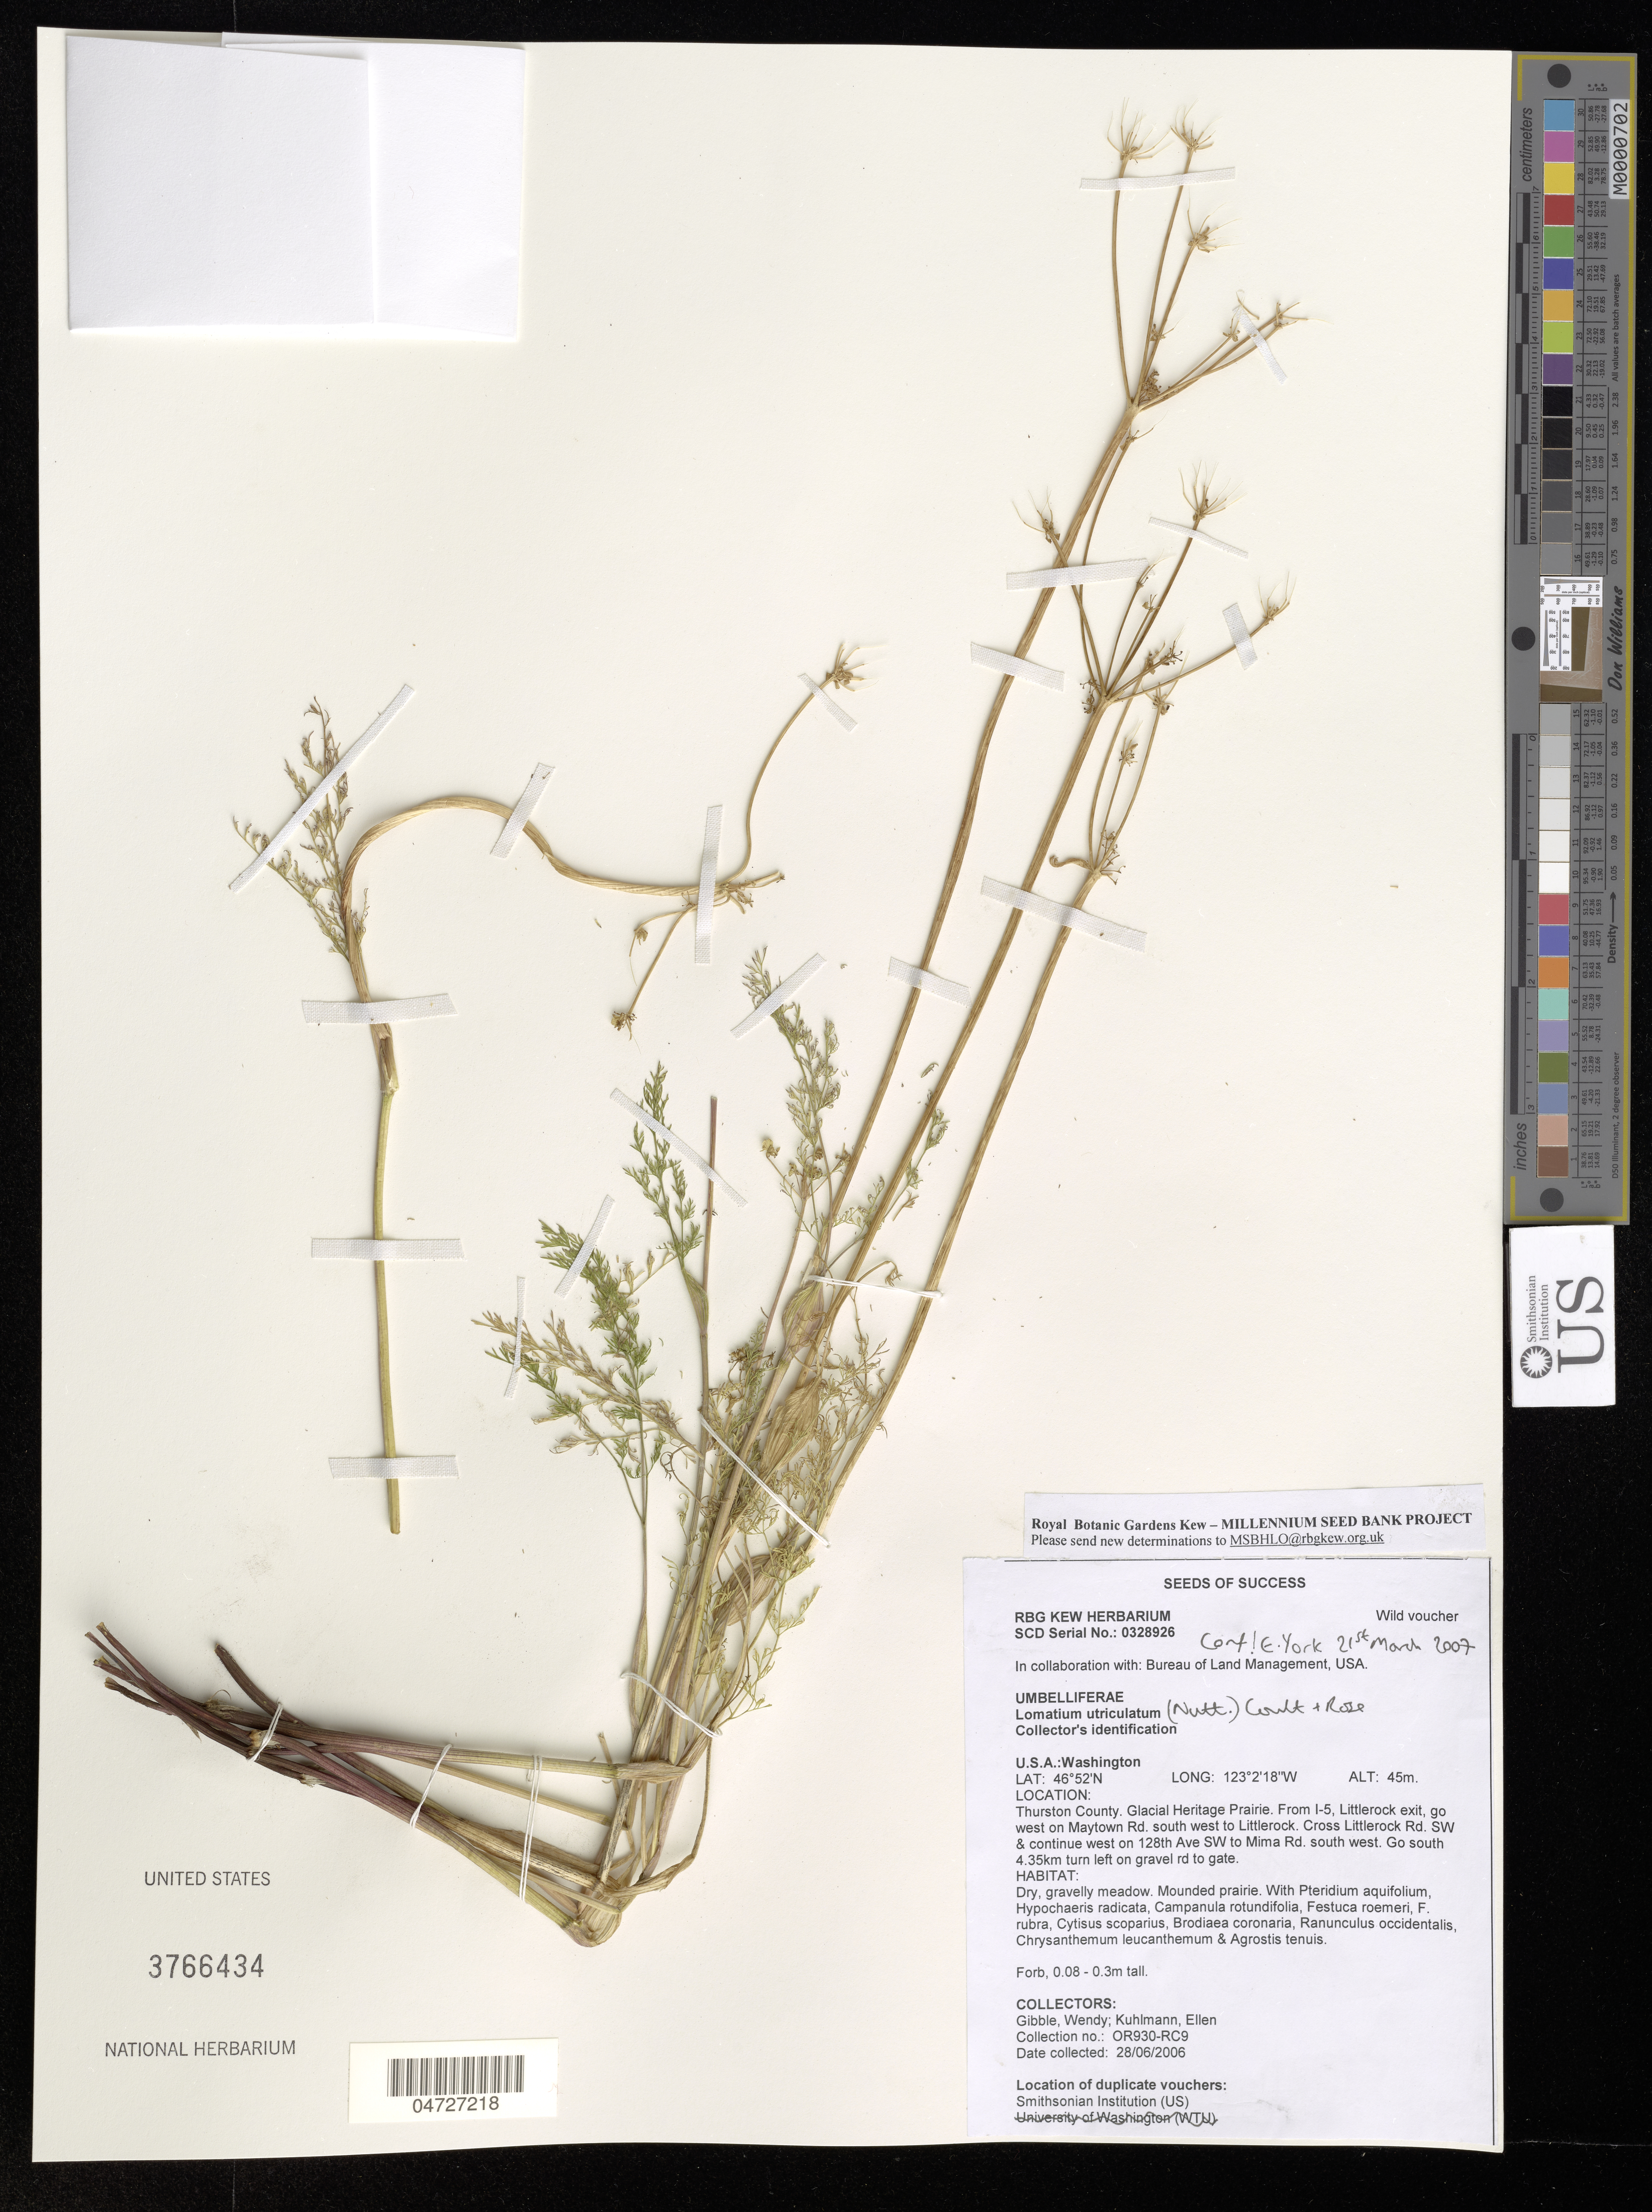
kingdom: Plantae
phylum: Tracheophyta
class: Magnoliopsida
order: Apiales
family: Apiaceae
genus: Lomatium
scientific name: Lomatium utriculatum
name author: (Nutt. ex Torr. & A. Gray) J.M. Coult. & Rose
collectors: W. Gibble & E. Kuhlmann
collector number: OR930-RC9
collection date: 2006-06-28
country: United States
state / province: Washington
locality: Thurston County. Glacial Heritage Prairie. From I-5, Littlerock exit, go west on Maytown Rd. south west to Littlerock. Cross Littlerock Rd. SW & continue west on 128th Ave SW to Mima Rd. south west. Go south 4.35km turn left on gravel rd to gate.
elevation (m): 45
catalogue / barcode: US 3766434